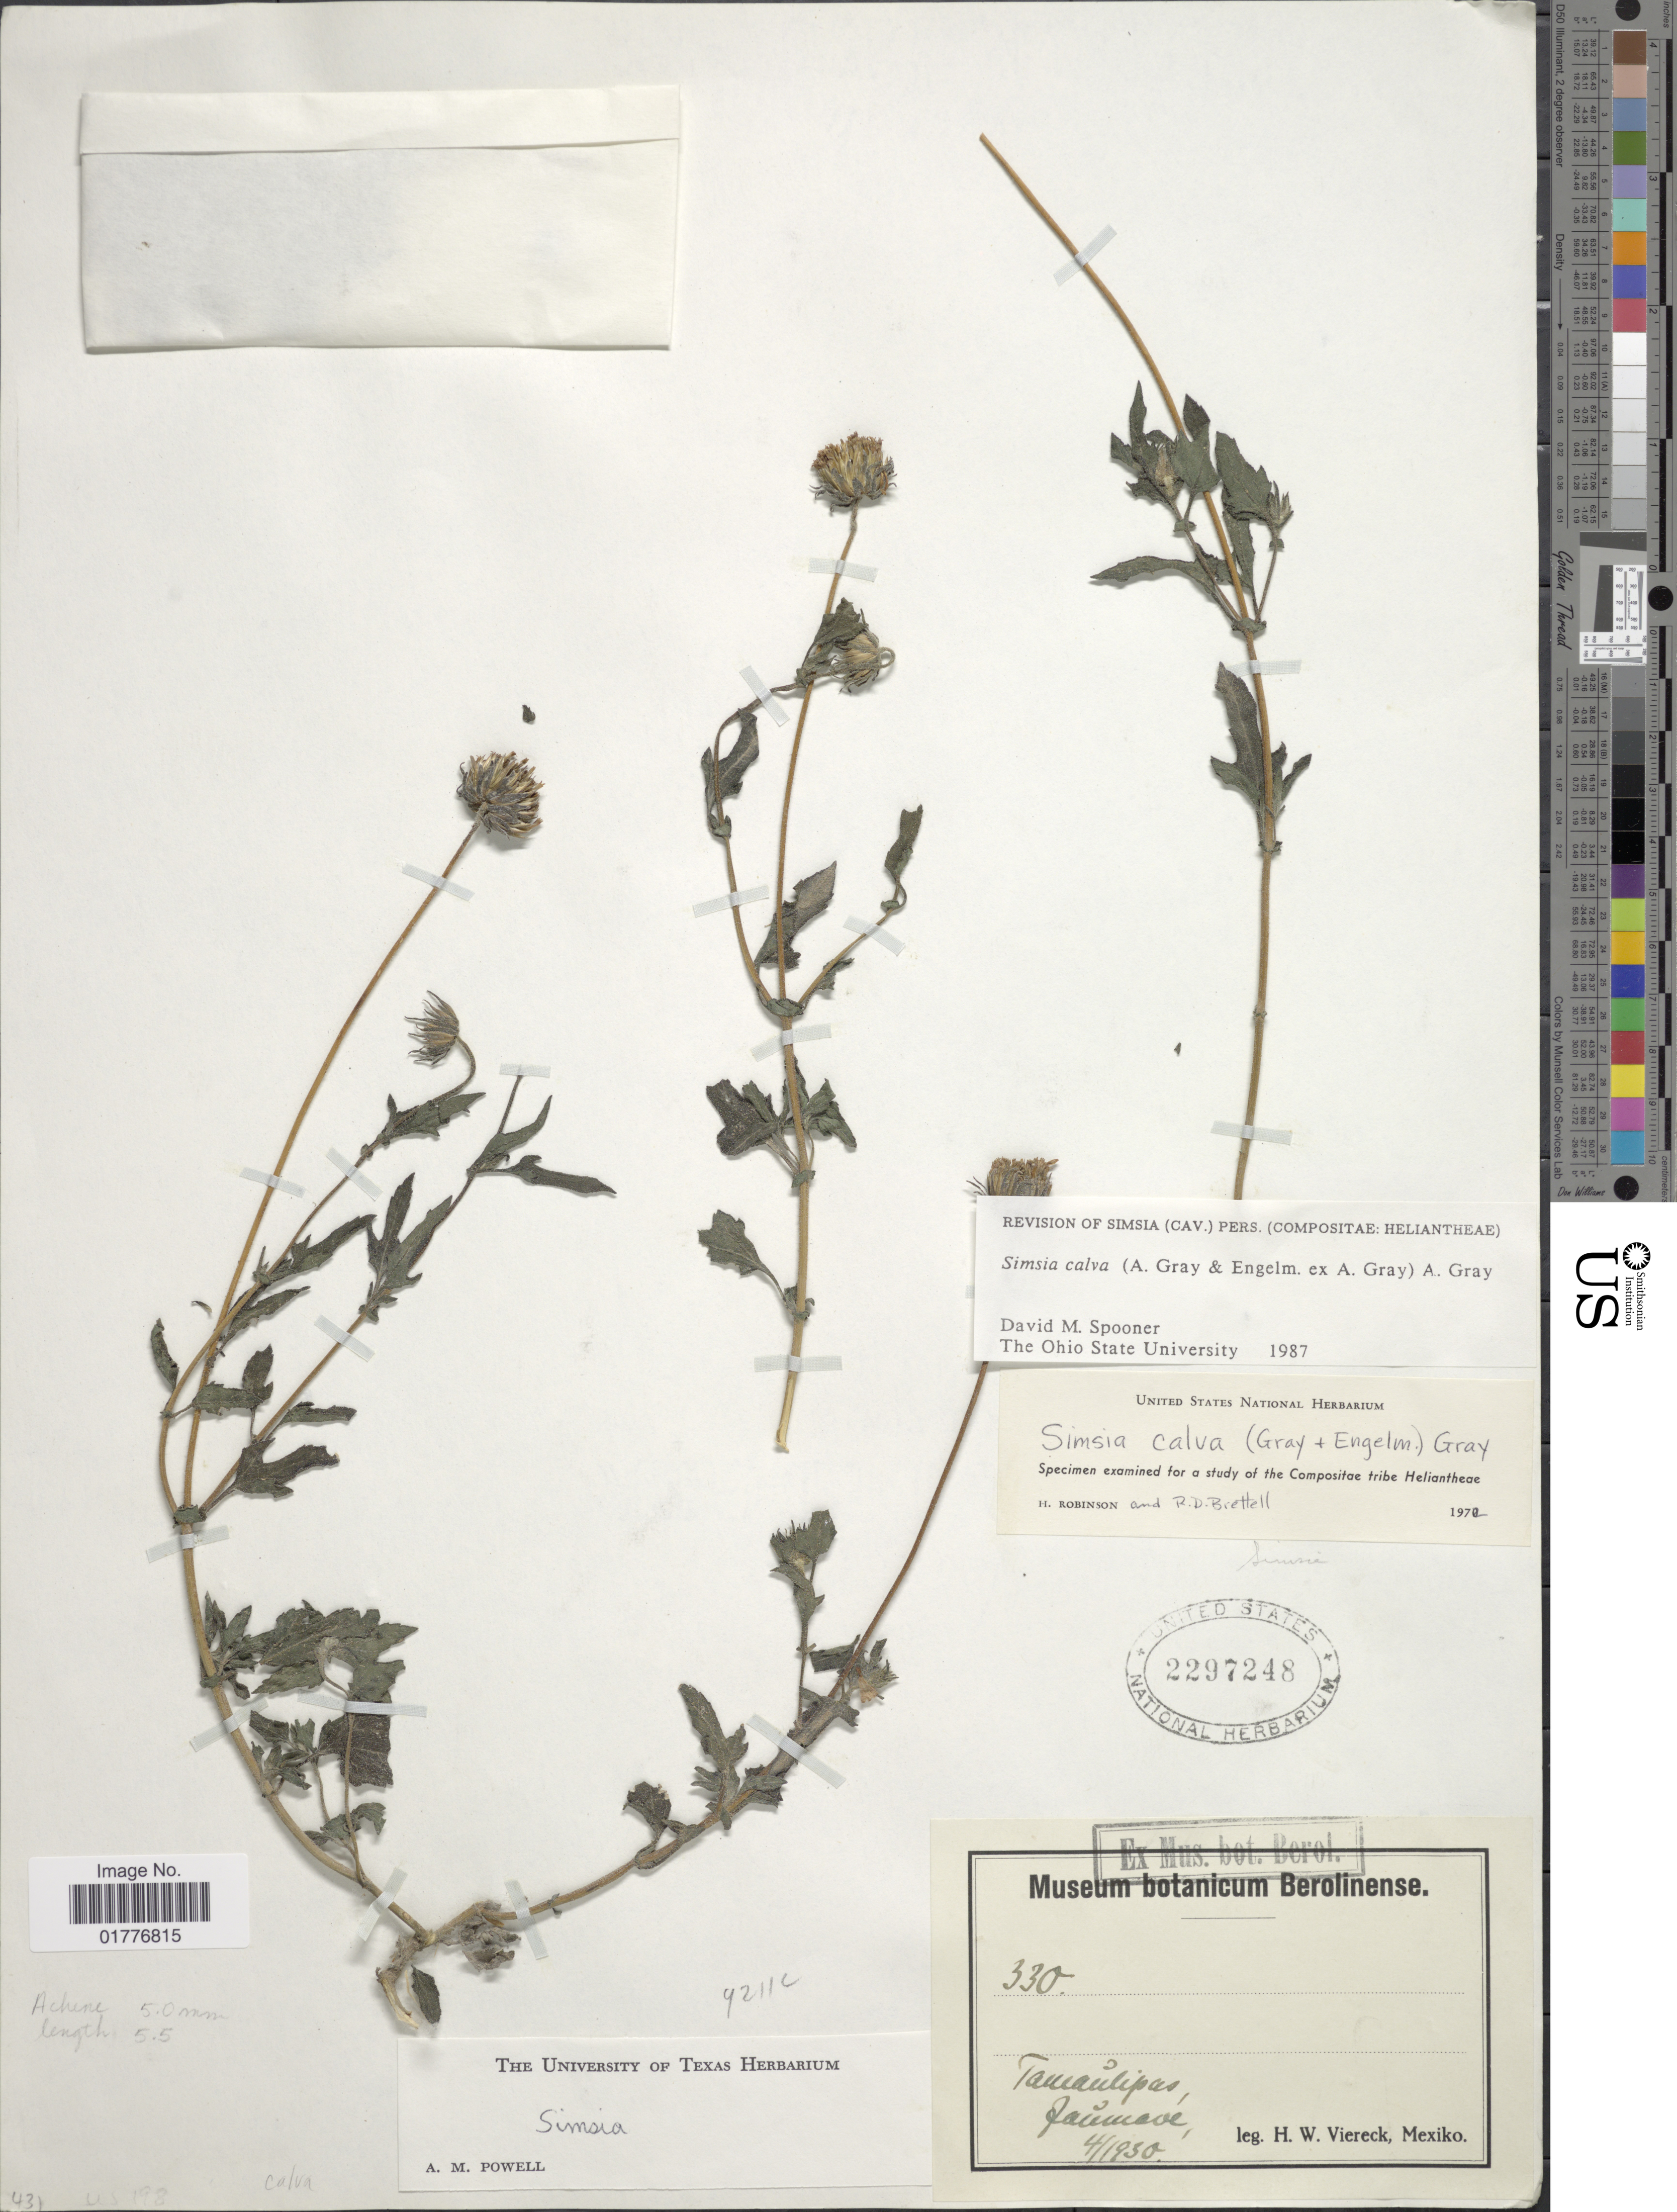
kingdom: Plantae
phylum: Tracheophyta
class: Magnoliopsida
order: Asterales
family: Asteraceae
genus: Simsia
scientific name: Simsia calva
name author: A. Gray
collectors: H. W. Viereck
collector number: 330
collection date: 1950-04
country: Mexico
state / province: Tamaulipas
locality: Jaumave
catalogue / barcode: US 2297248